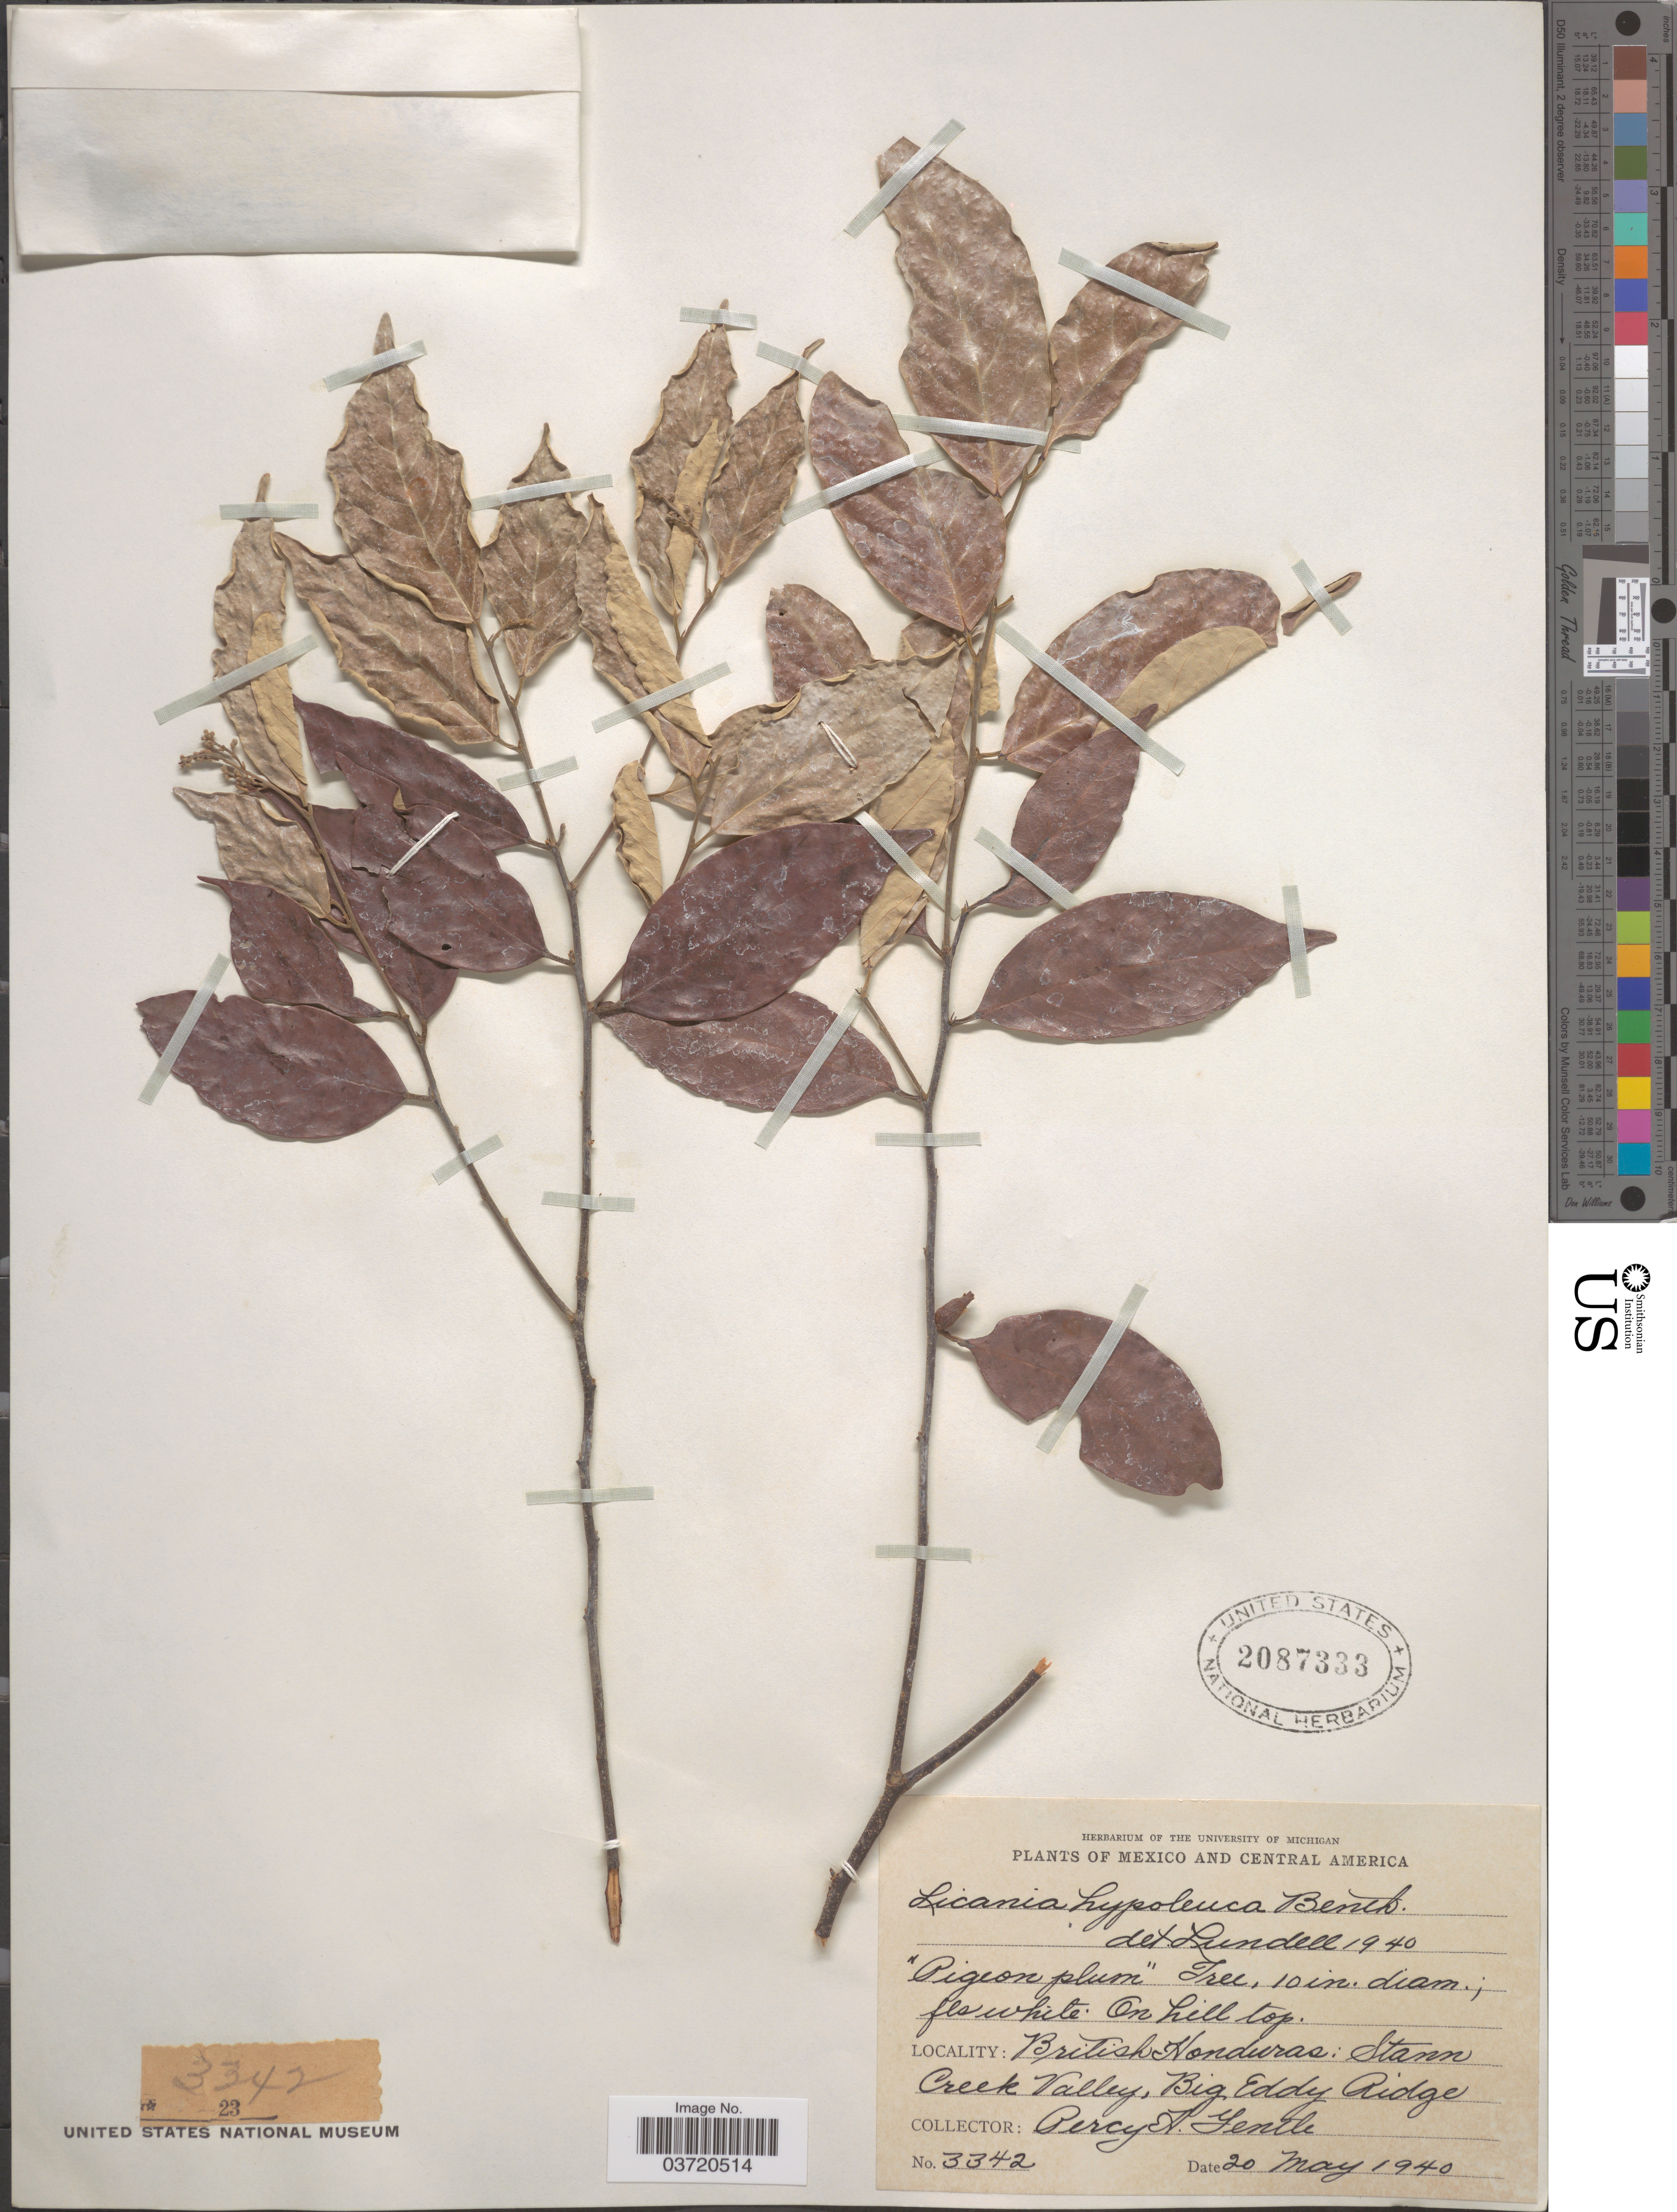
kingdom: Plantae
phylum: Tracheophyta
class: Magnoliopsida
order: Malpighiales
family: Chrysobalanaceae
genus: Licania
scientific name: Licania hypoleuca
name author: Benth.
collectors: P. H. Gentle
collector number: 3342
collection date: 1940-05-20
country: Belize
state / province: Stann Creek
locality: British Honduras; Stann Creek Valley, Big Eddy Ridge.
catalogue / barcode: US 2087333